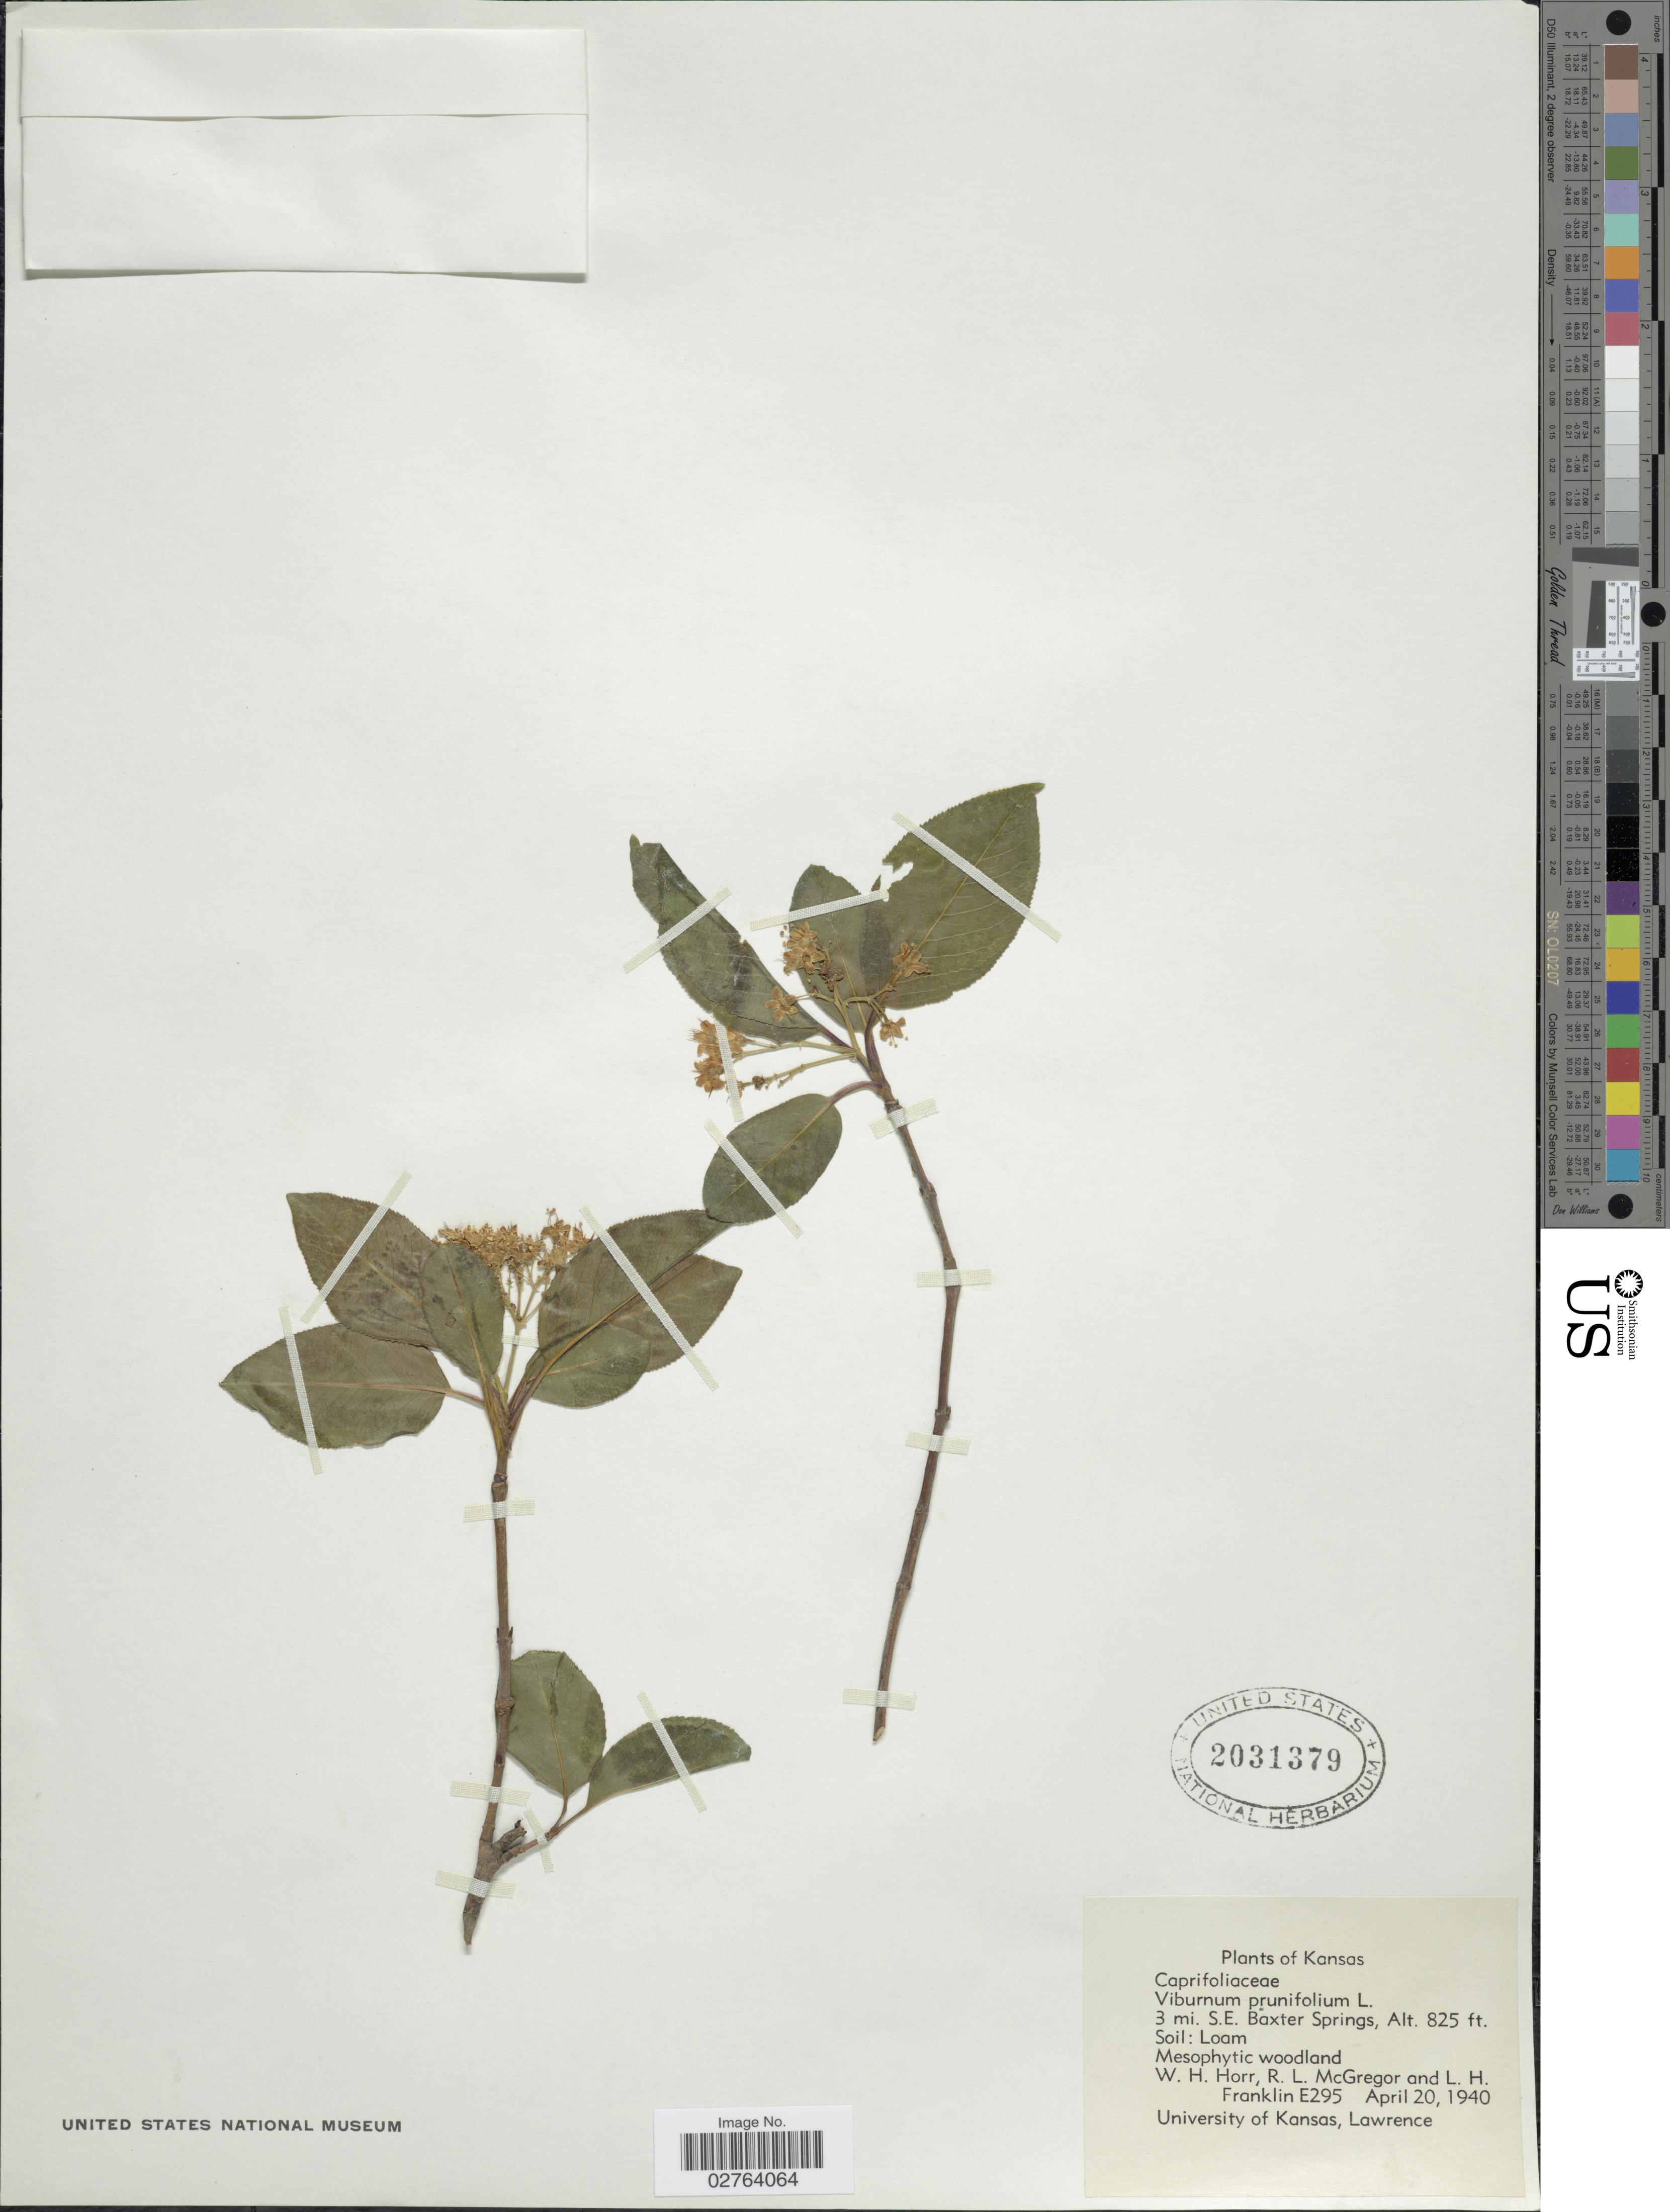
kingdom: Plantae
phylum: Tracheophyta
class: Magnoliopsida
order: Dipsacales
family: Viburnaceae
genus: Viburnum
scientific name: Viburnum prunifolium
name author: L.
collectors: W. H. Horr, R. McGregor & L. H. Franklin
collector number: E295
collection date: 1940-04-20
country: United States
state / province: Kansas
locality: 3 mi. S.E. Baxter Springs.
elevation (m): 251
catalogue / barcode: US 2031379